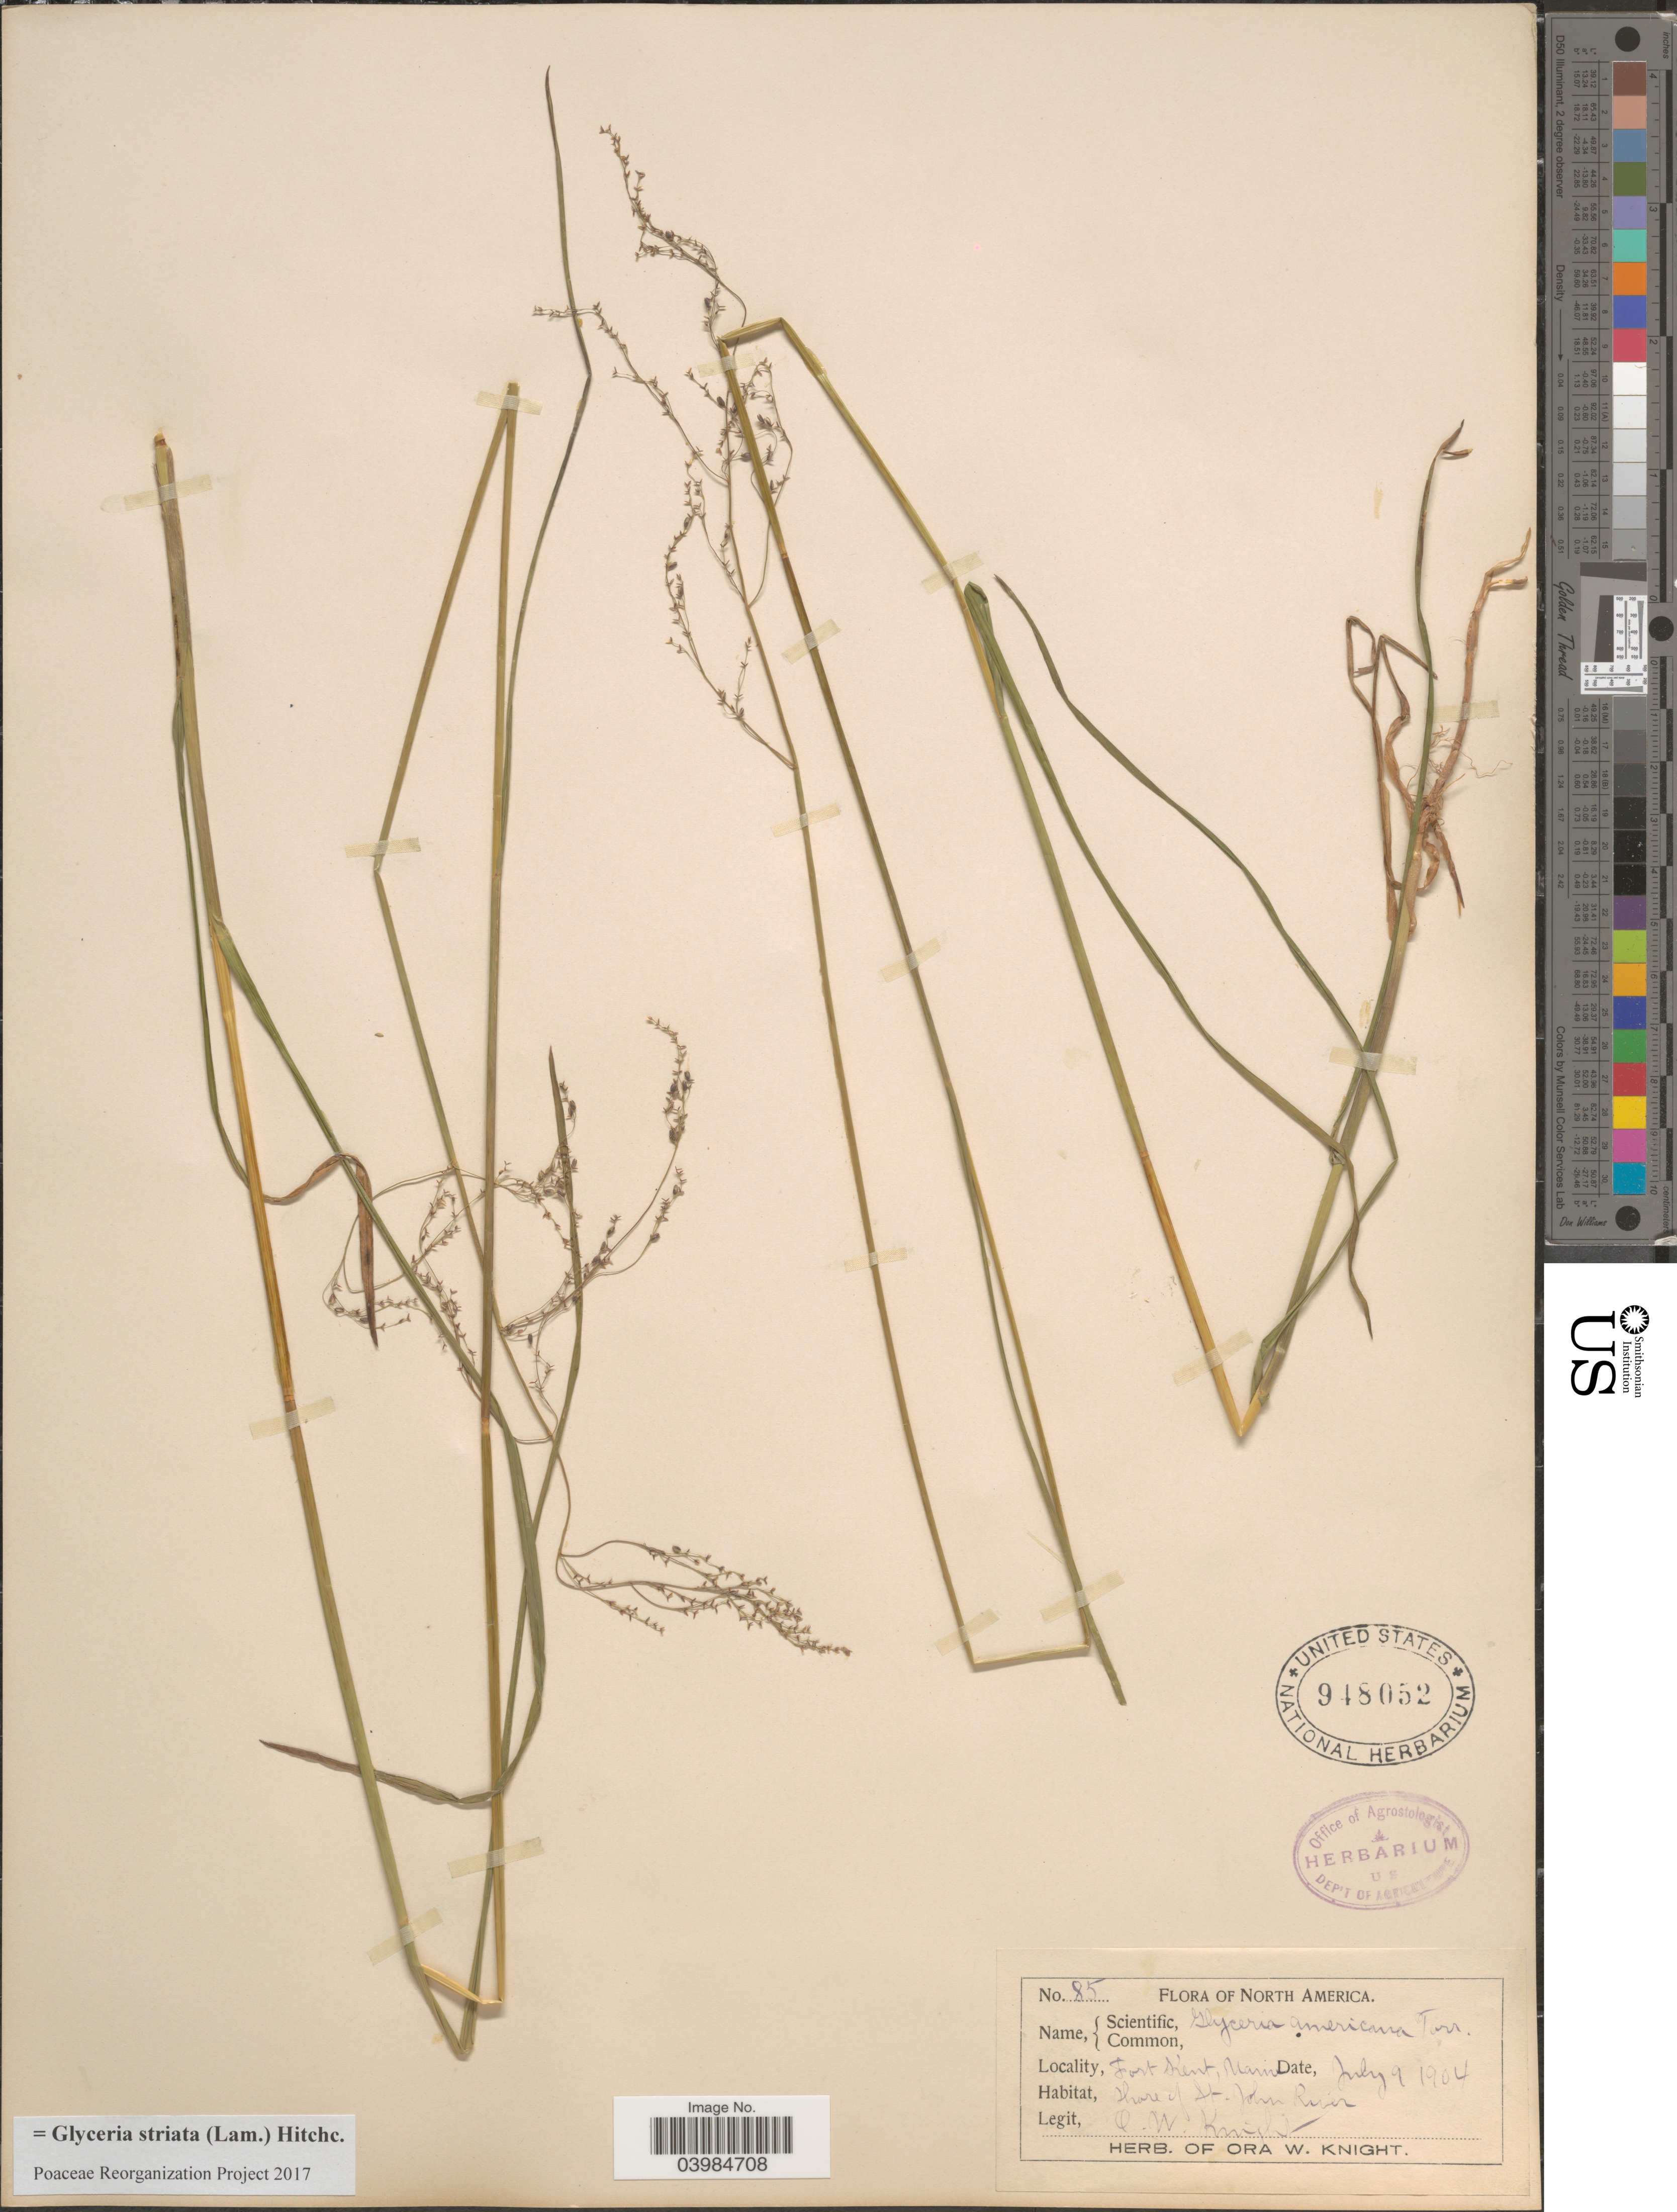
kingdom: Plantae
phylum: Tracheophyta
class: Liliopsida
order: Poales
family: Poaceae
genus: Glyceria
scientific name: Glyceria striata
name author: (Lam.) Hitchc.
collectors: O. Knight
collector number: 85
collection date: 1904-07-09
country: United States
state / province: Maine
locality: Fort Kent. Shore of St. John River.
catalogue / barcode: US 948052